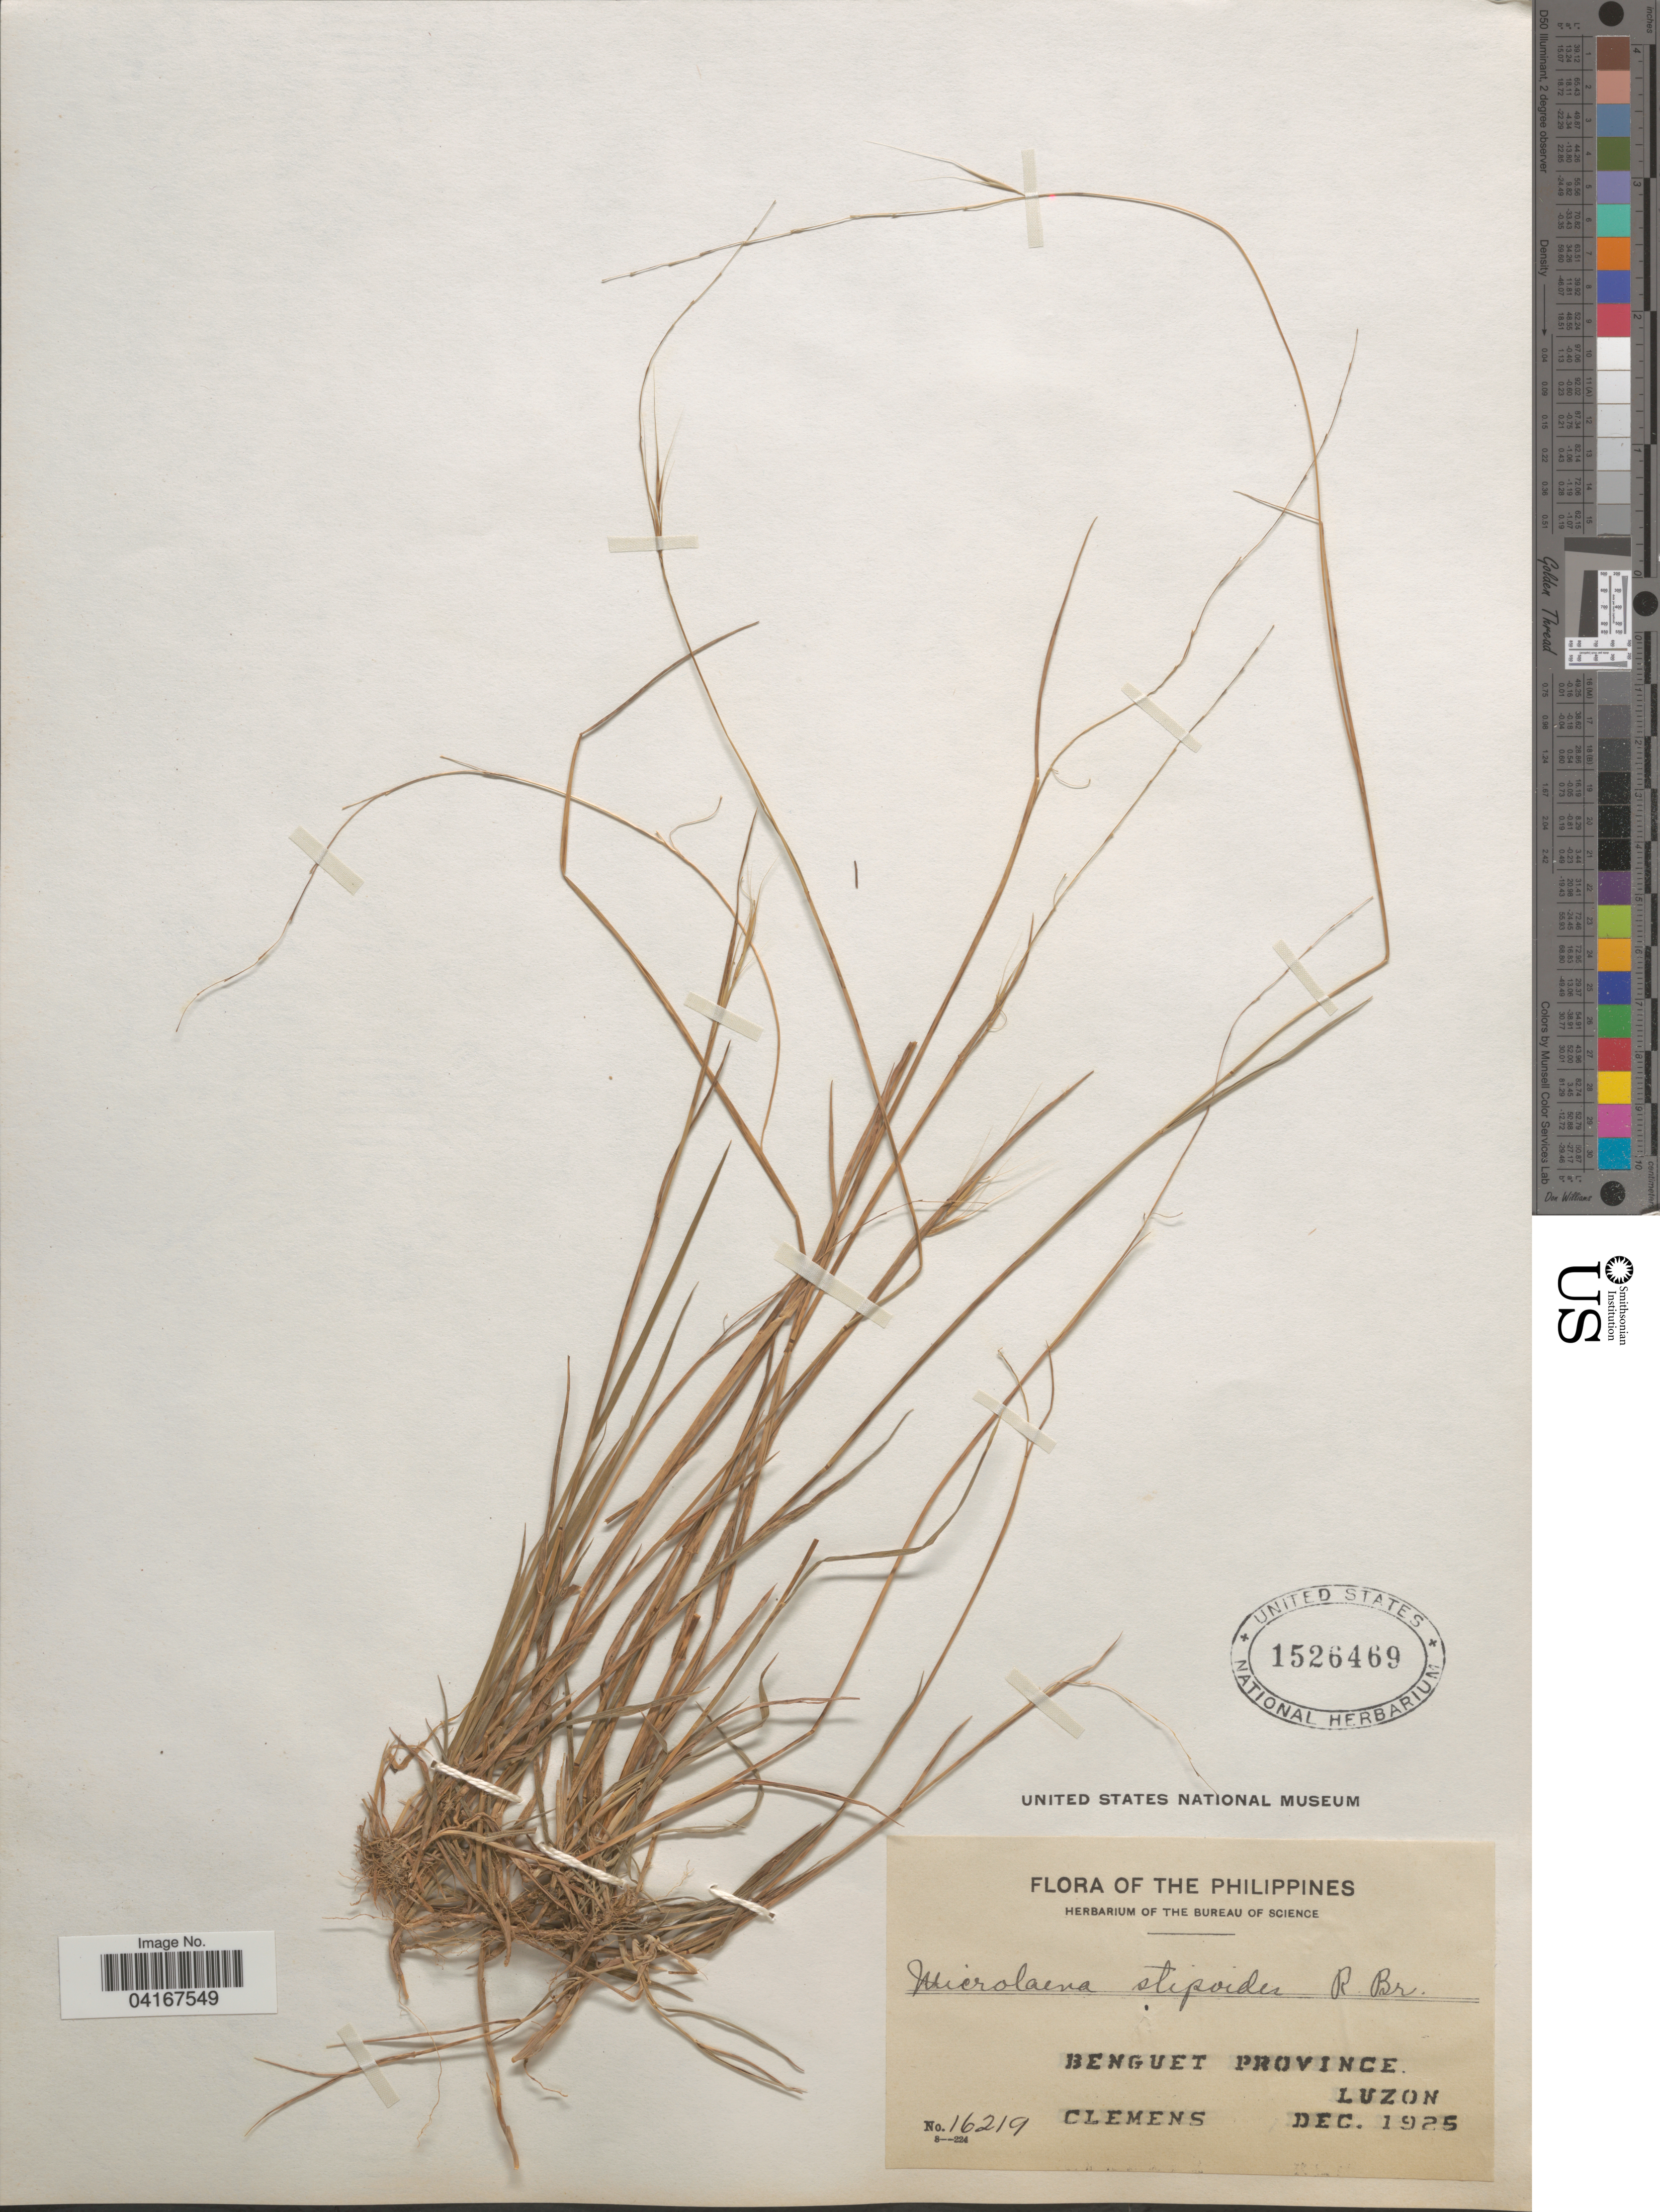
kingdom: Plantae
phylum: Tracheophyta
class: Liliopsida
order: Poales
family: Poaceae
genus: Microlaena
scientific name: Microlaena stipoides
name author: (Labill.) R. Br.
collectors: -. Clemens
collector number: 16219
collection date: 1925-12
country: Philippines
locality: Benguet Province. Luzon.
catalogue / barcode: US 1526469